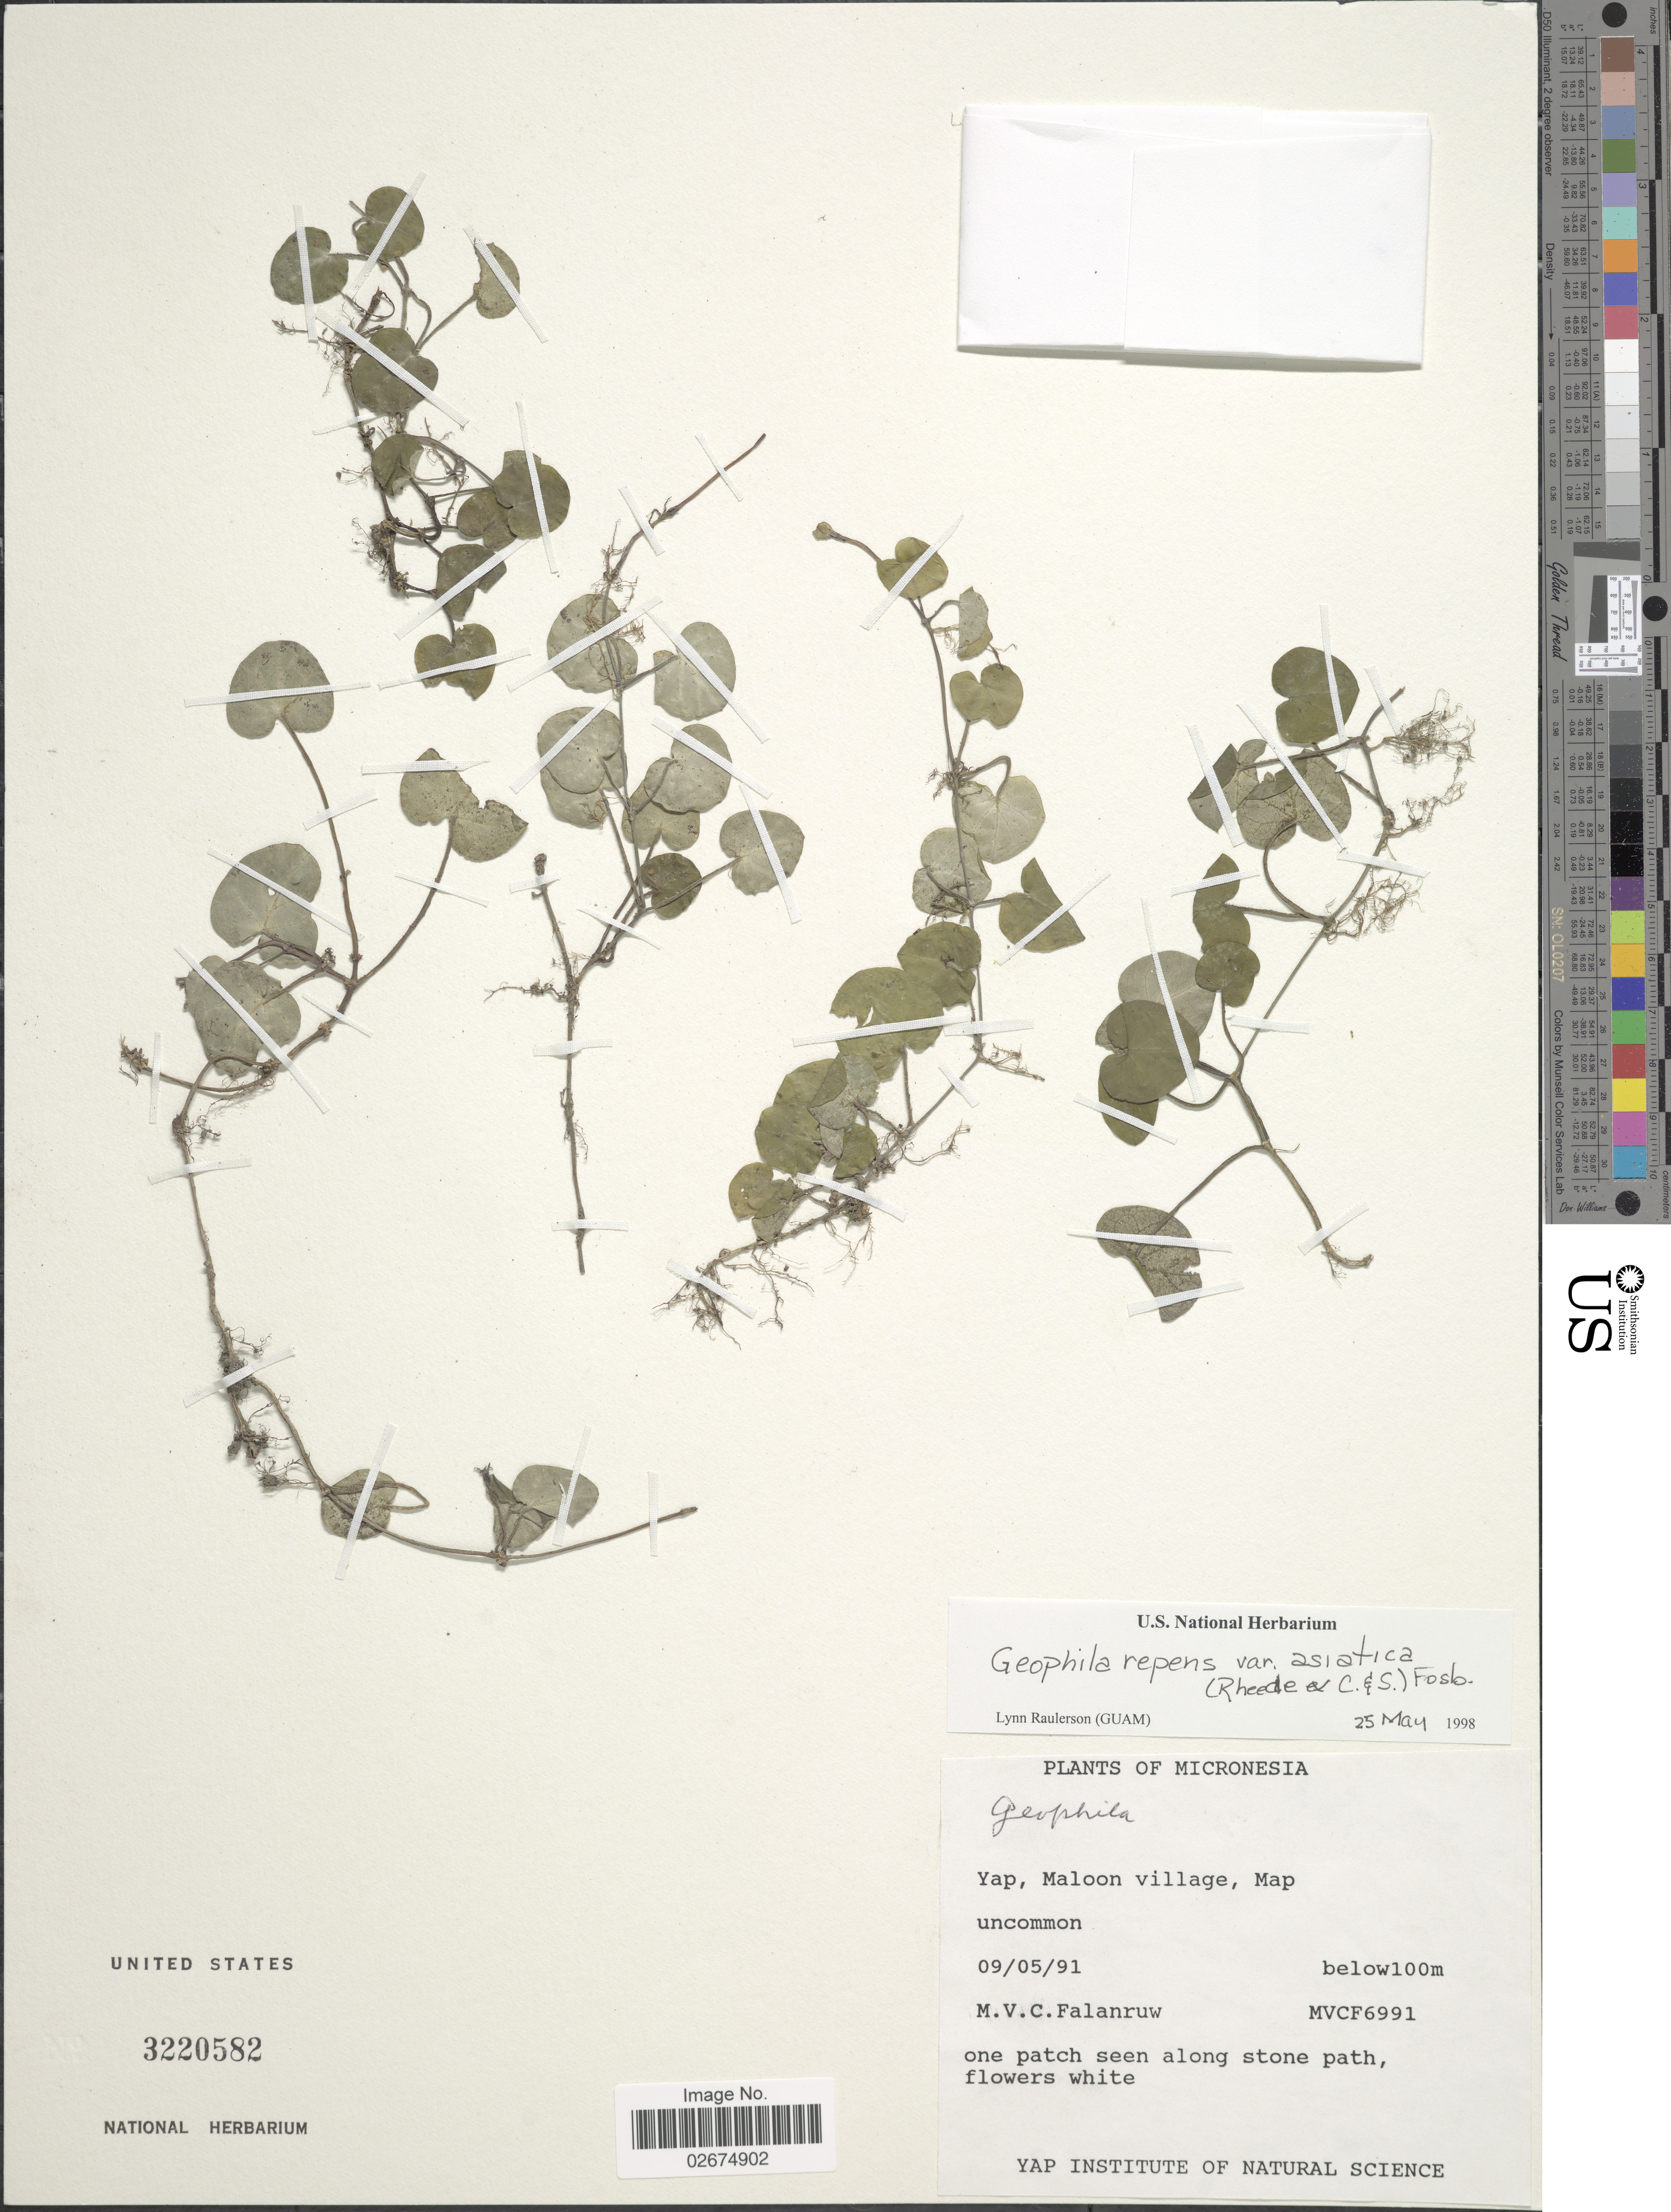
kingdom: Plantae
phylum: Tracheophyta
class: Magnoliopsida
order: Gentianales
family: Rubiaceae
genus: Geophila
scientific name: Geophila repens var. asiatica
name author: (Cham. & Schltdl.) Fosberg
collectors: M. V. Falanruw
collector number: MVFC6991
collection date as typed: Transcribed d/m/y: 9/5/91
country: Micronesia, Federated States of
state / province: Yap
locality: Maloon village, Map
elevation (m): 100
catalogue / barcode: US 3220582